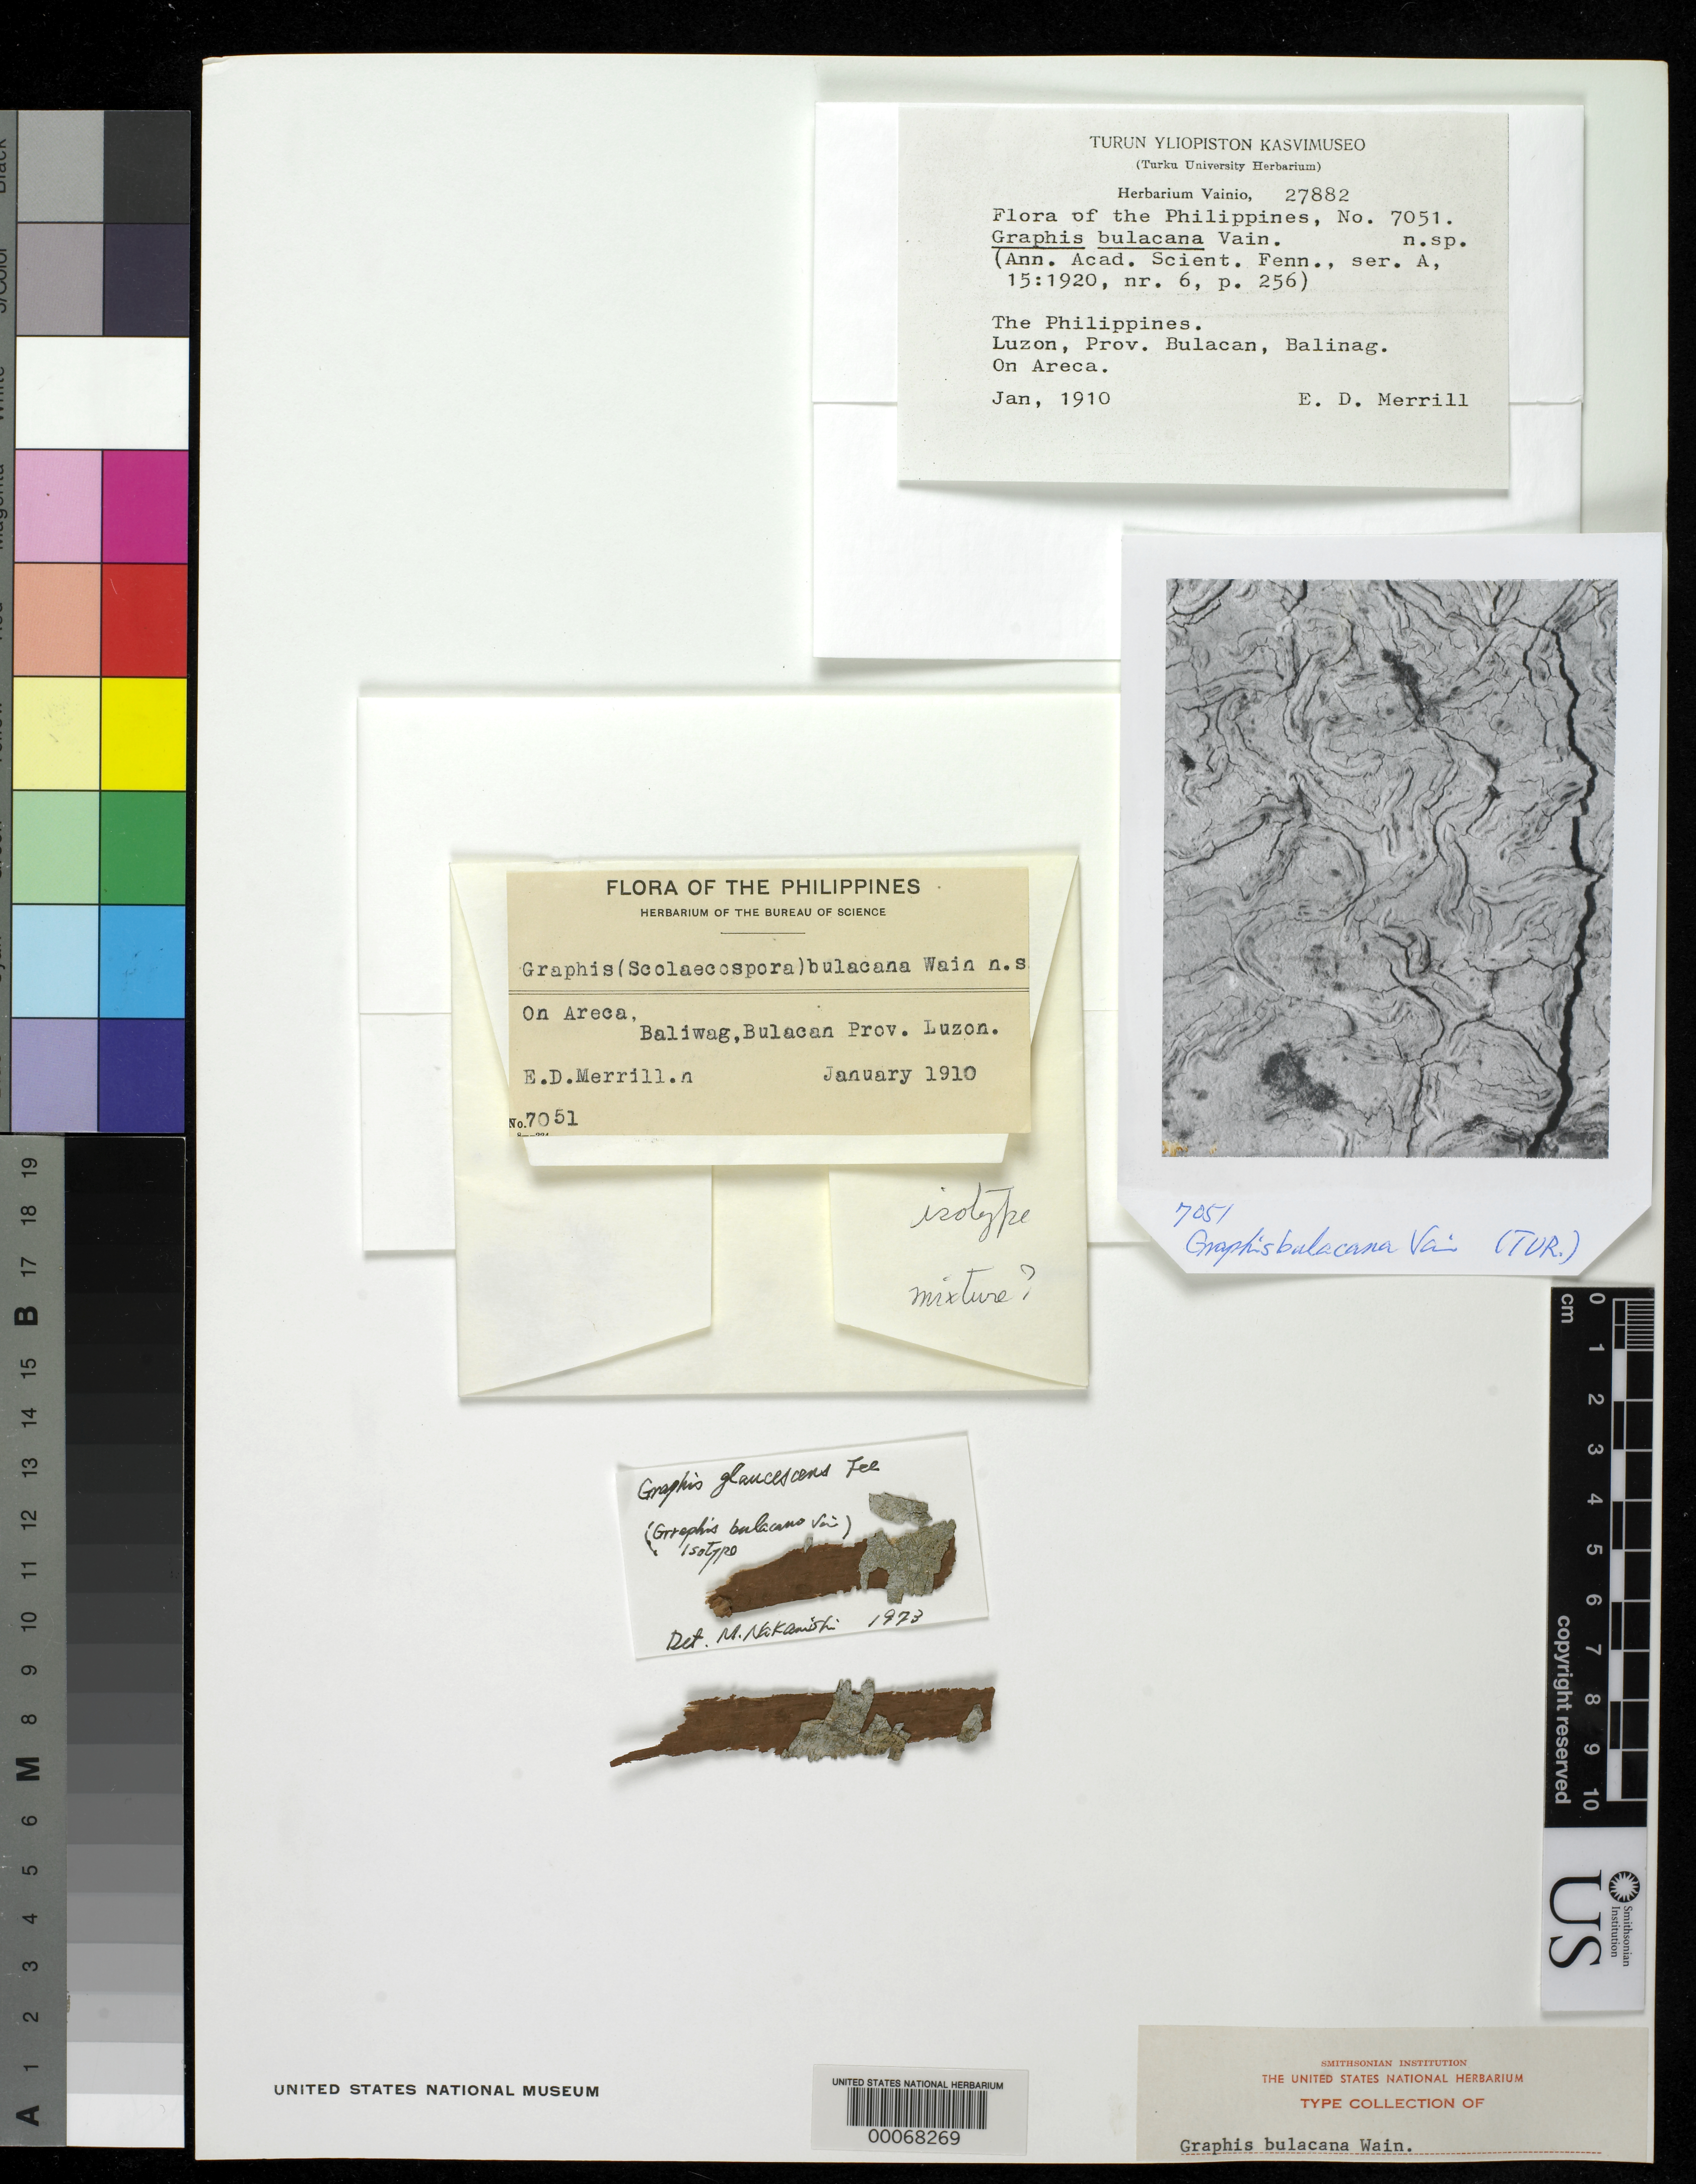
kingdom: Fungi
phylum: Ascomycota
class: Lecanoromycetes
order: Ostropales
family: Graphidaceae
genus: Graphis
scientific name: Graphis bulacana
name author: Vain.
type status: Isotype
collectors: E. D. Merrill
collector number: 7051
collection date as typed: Jan 1910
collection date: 1910-01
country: Philippines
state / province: Central Luzon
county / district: Bulacan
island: Luzon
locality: Balinag.